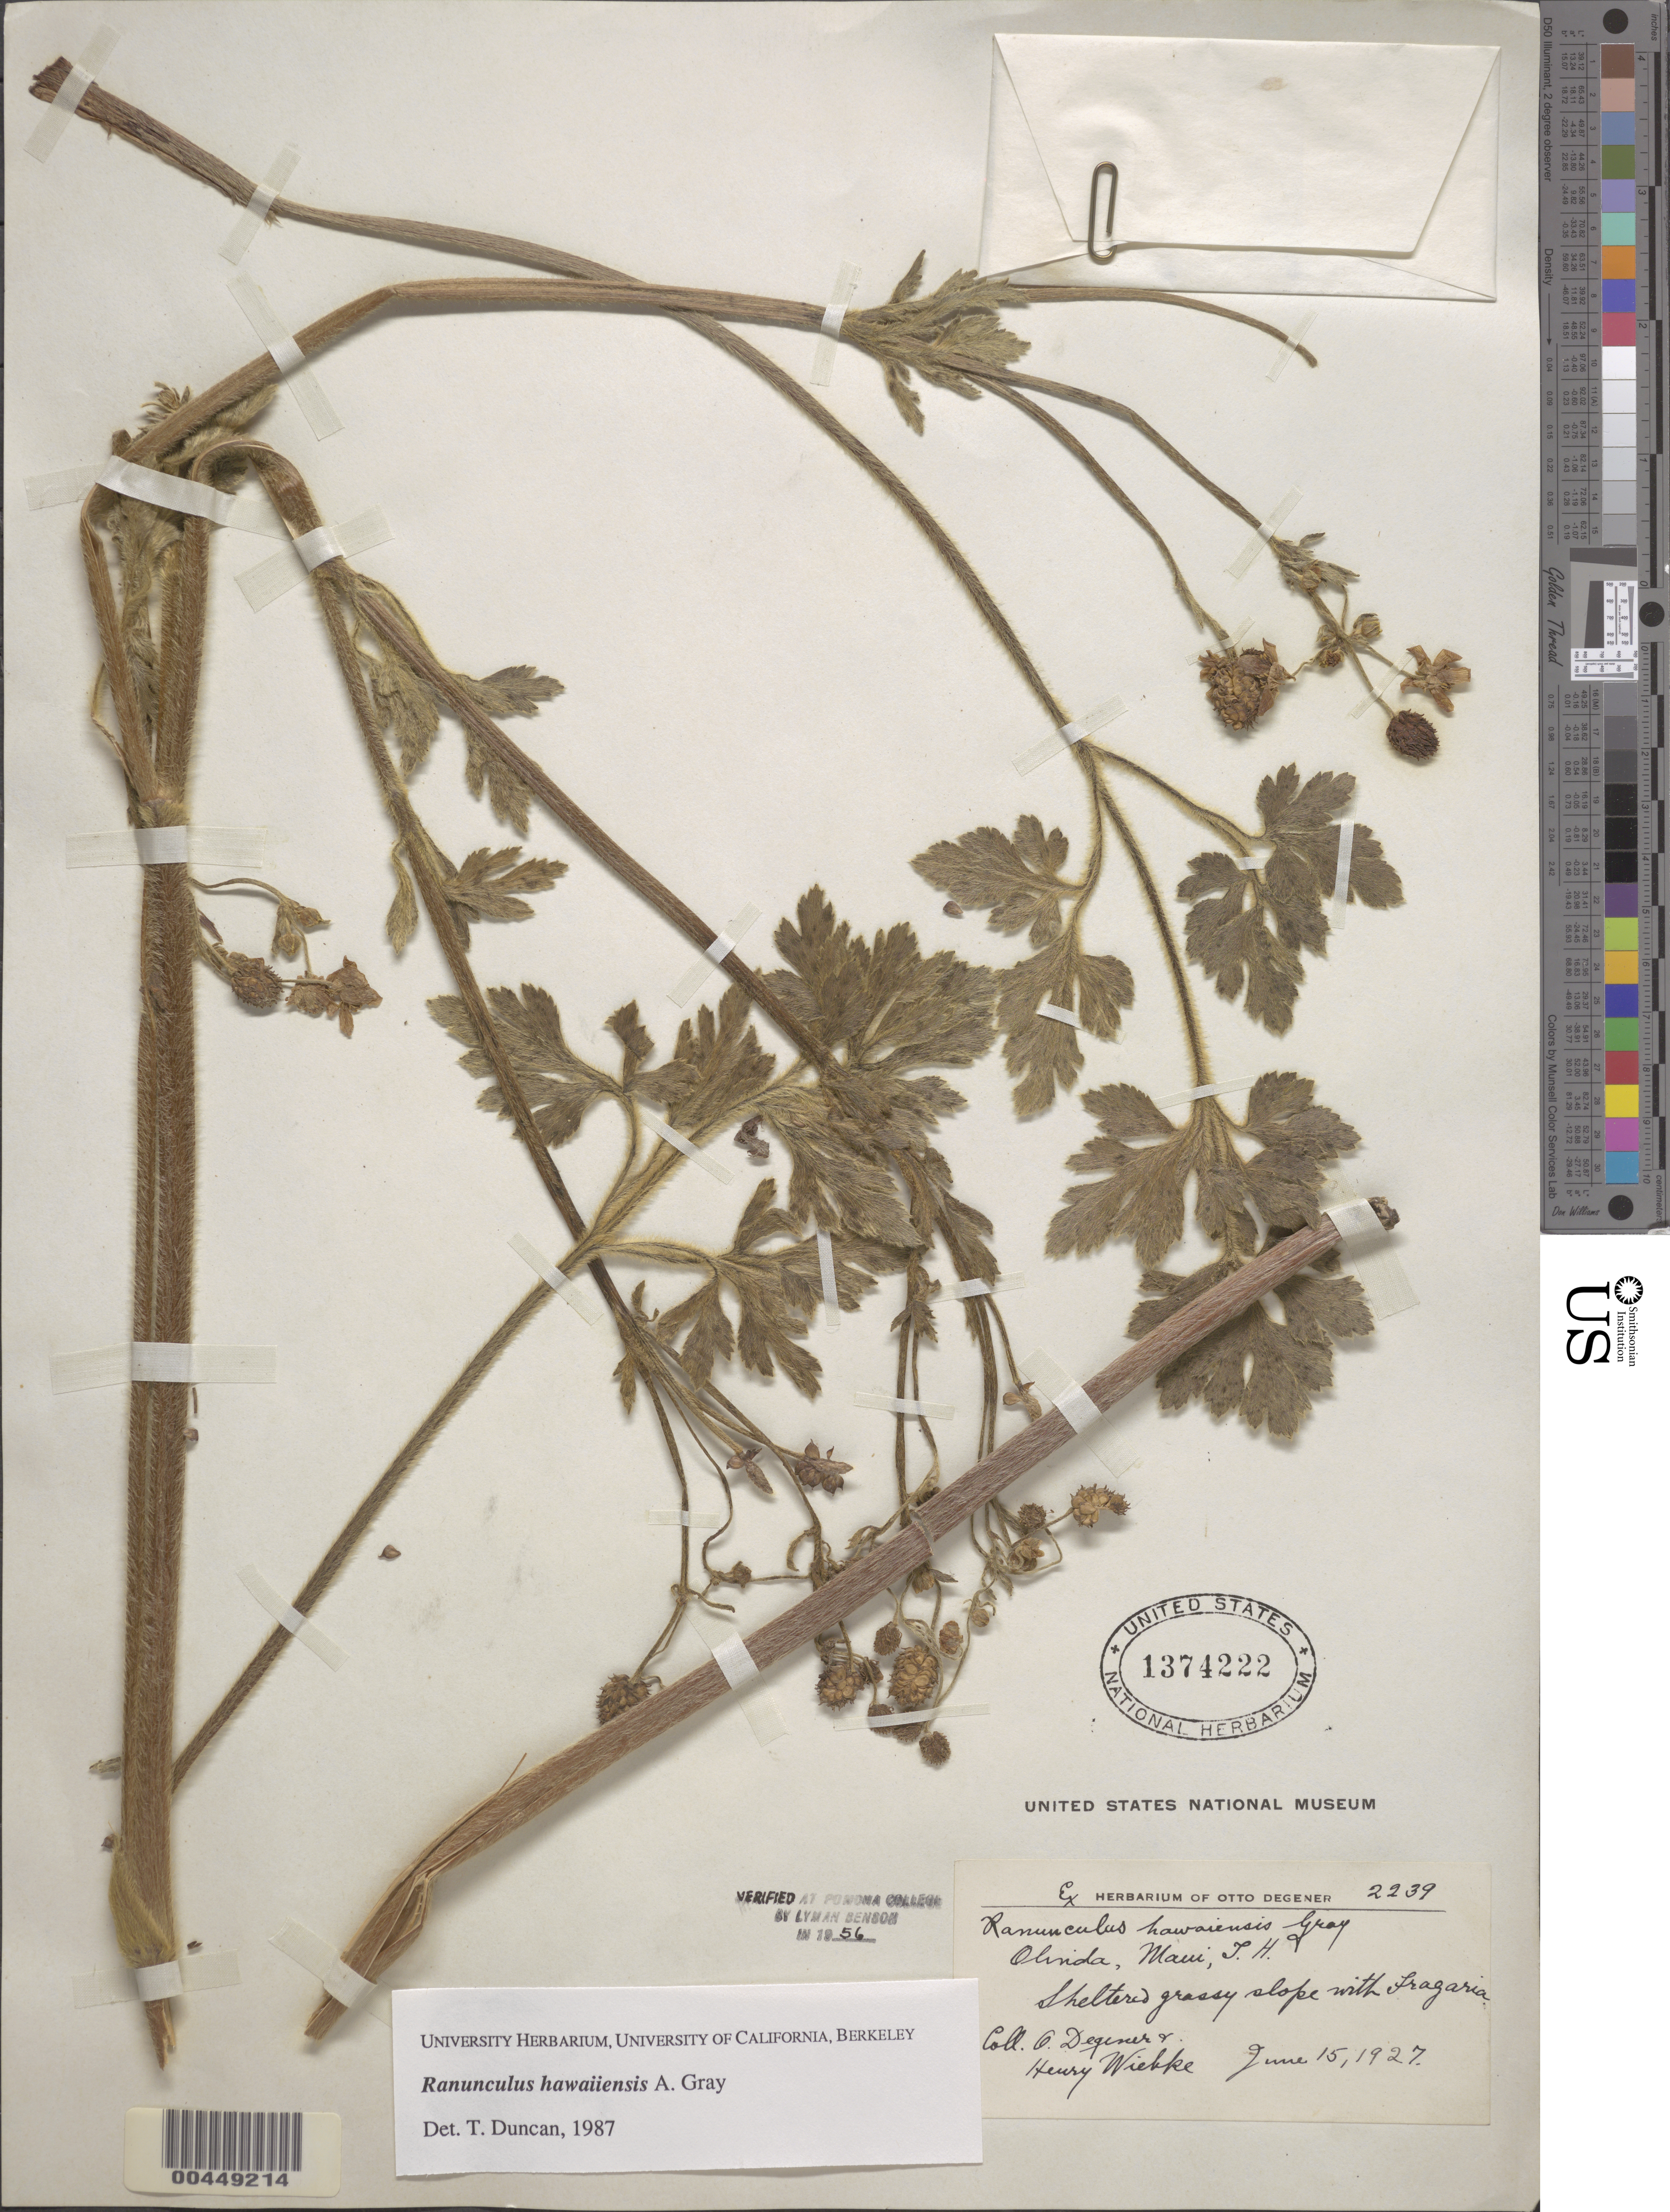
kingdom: Plantae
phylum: Tracheophyta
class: Magnoliopsida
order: Ranunculales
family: Ranunculaceae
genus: Ranunculus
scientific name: Ranunculus hawaiensis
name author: A. Gray in Wilkes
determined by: Duncan, T.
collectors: O. Degener & H. Wiebke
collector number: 2239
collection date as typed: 15 Jun 1927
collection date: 1927-06-15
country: United States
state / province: Hawaii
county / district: Honolulu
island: Oahu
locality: Olinda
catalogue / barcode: US 1374222